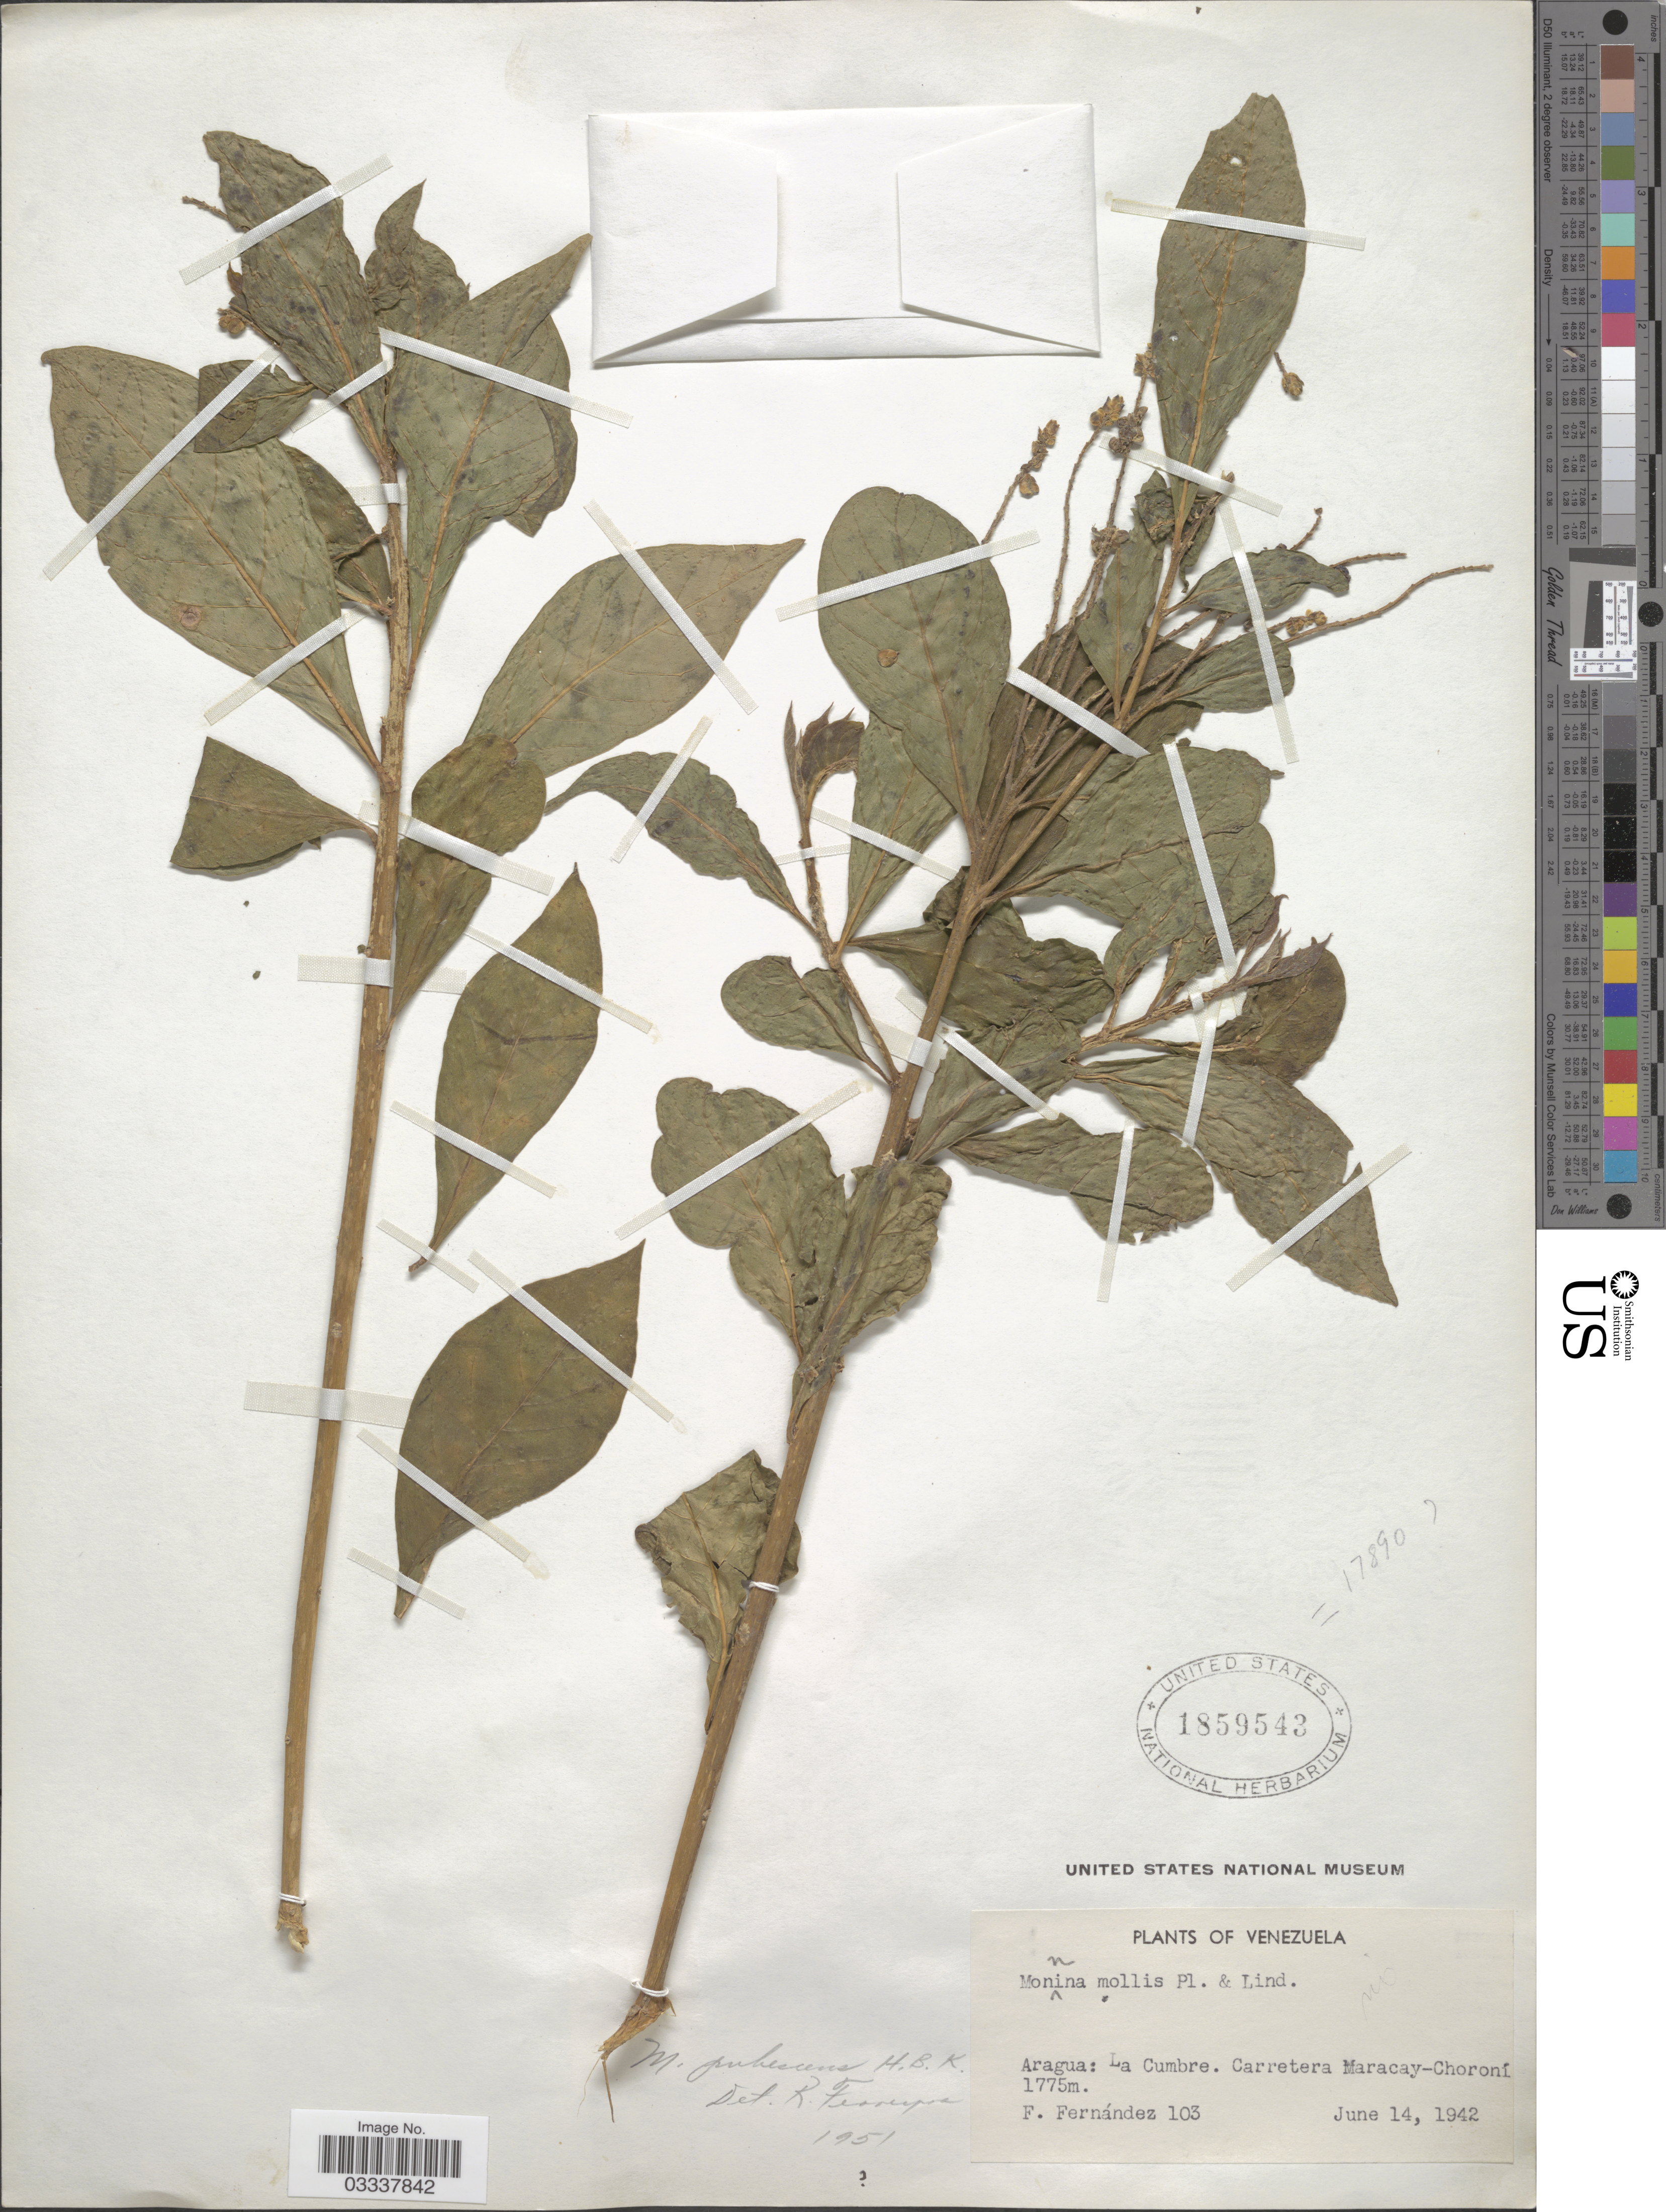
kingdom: Plantae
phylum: Tracheophyta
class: Magnoliopsida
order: Fabales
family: Polygalaceae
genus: Monnina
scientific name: Monnina pubescens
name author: Kunth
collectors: F. Fernández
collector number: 103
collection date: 1942-06-14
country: Venezuela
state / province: Aragua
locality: La Cumbre. Carretera Maracay-Choroni.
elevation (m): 1775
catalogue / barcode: US 1859543